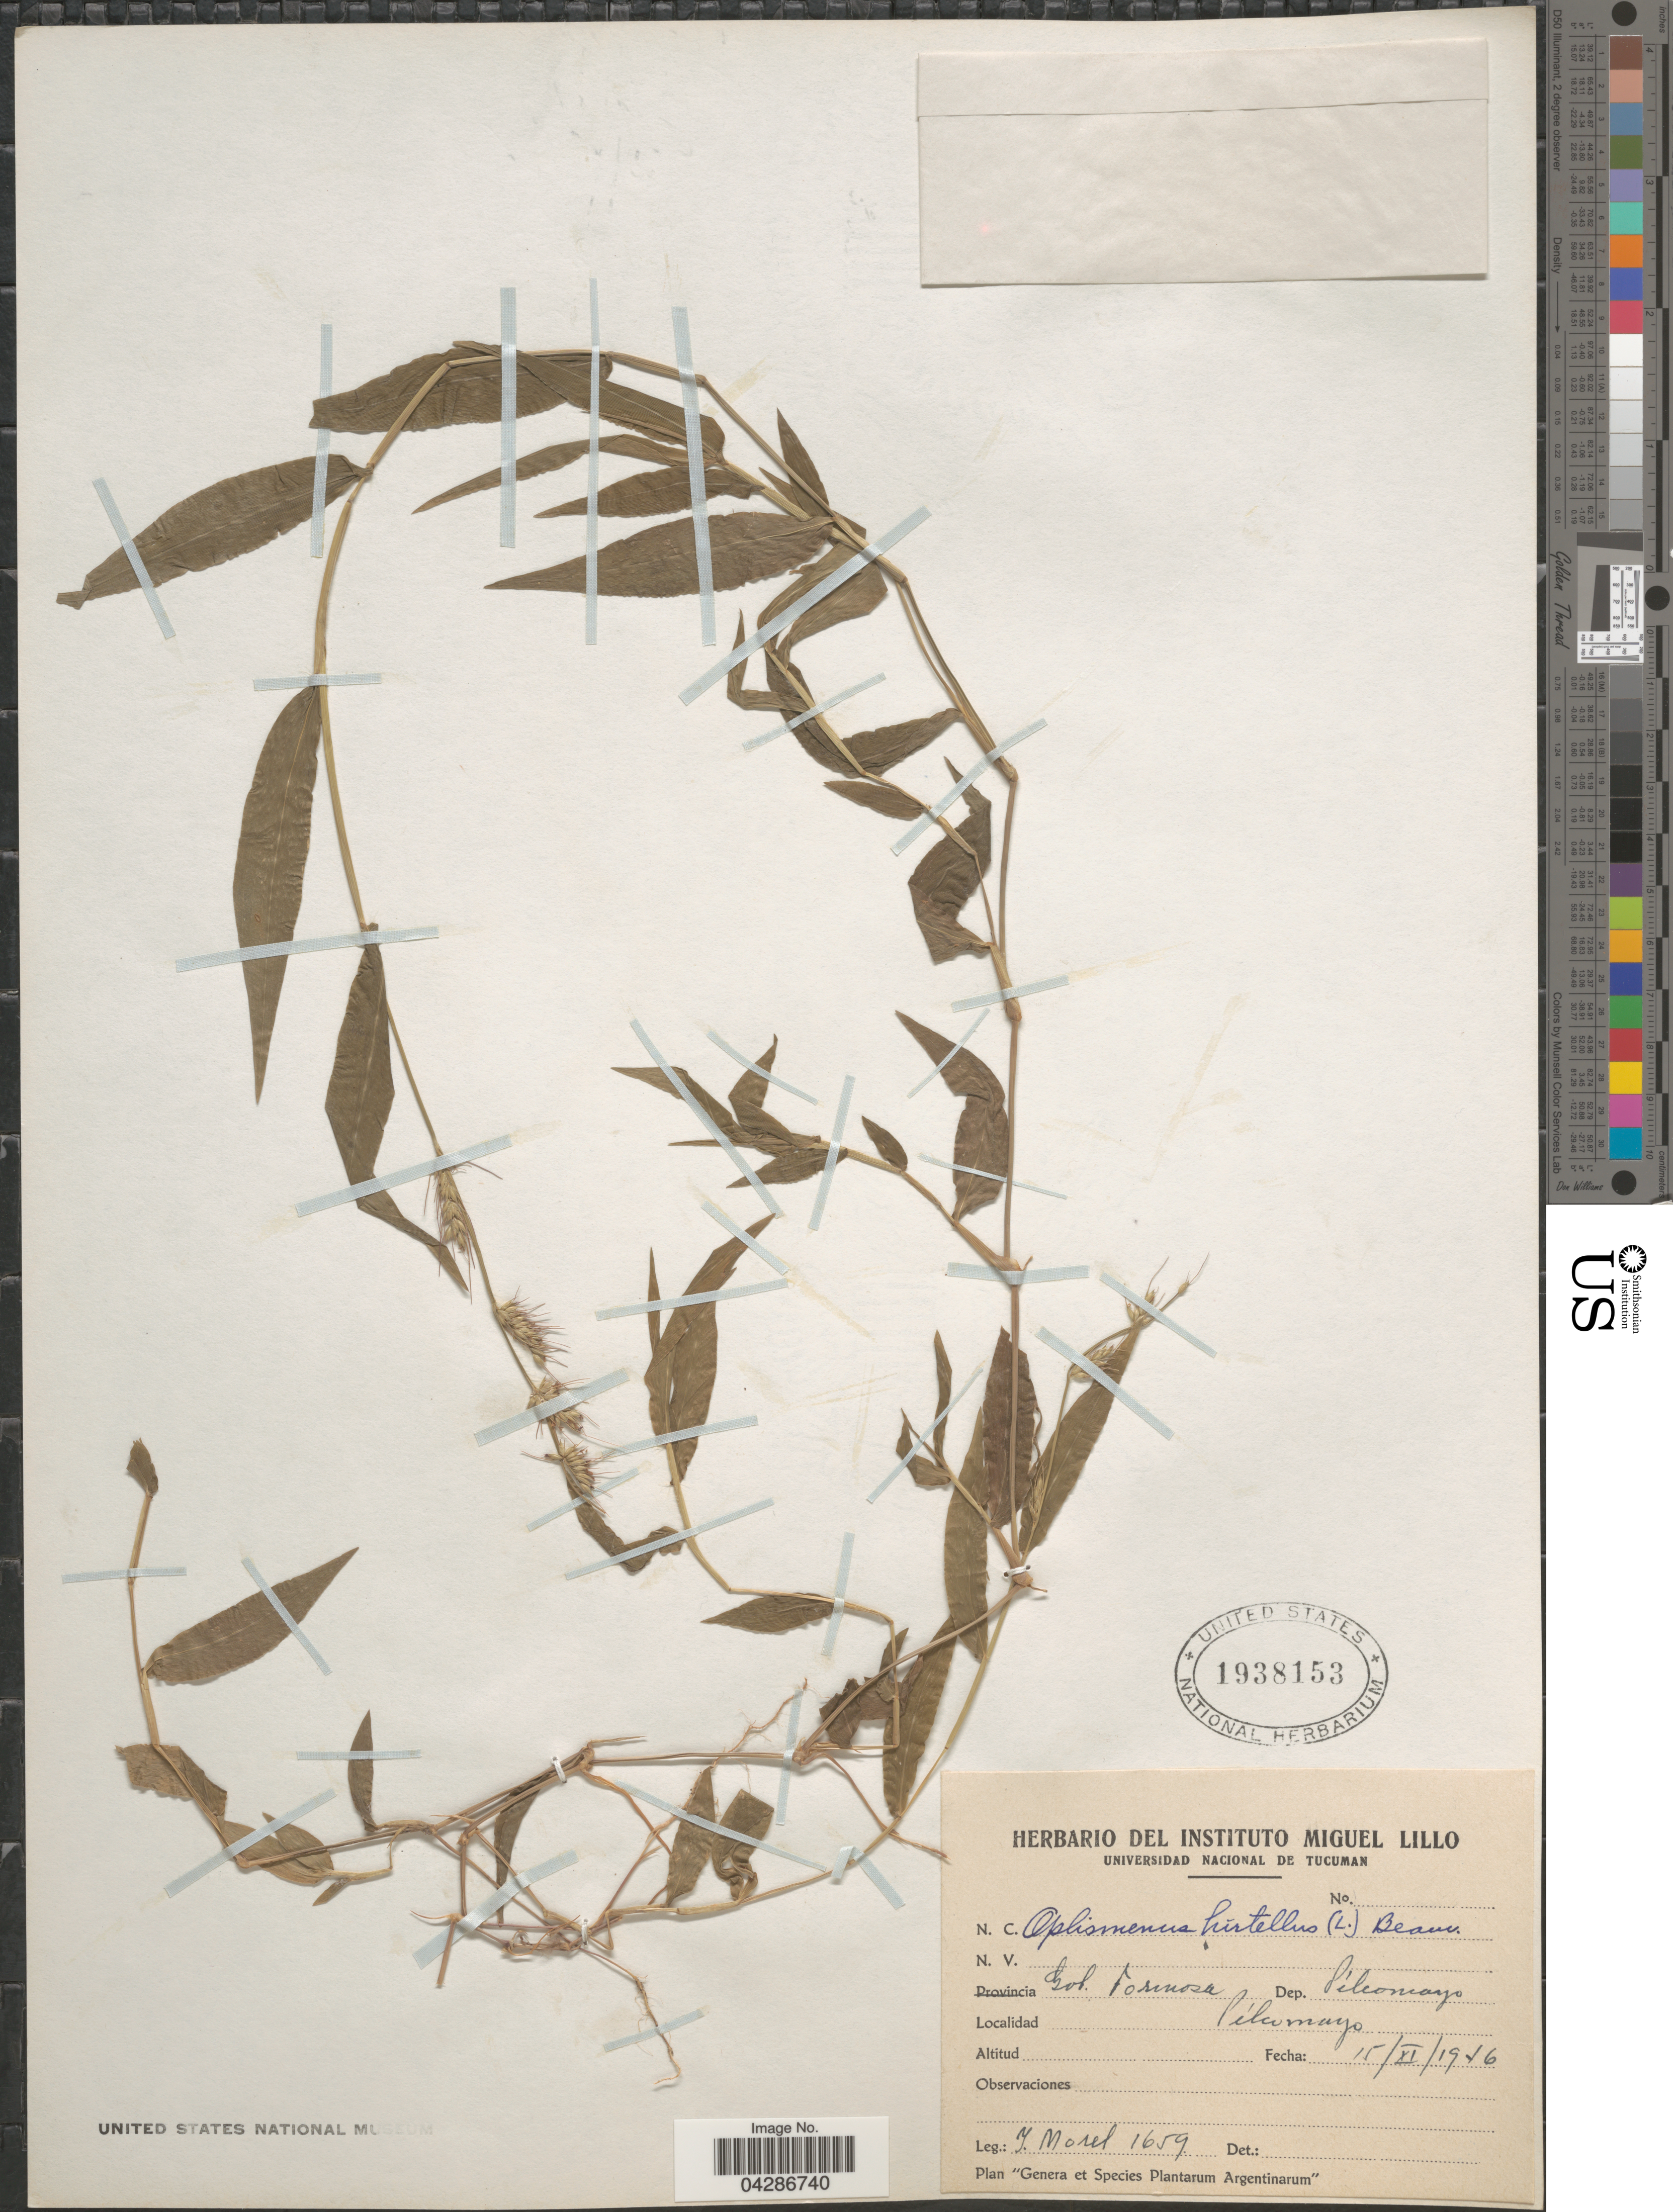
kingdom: Plantae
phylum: Tracheophyta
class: Liliopsida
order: Poales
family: Poaceae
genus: Oplismenus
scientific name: Oplismenus hirtellus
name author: (L.) P. Beauv.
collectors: I. Morel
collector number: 1659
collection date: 1946-11-15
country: Argentina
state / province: Formosa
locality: Gob. Formosa. Dep. Pílcomayo. Pílcomayo.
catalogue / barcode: US 1938153